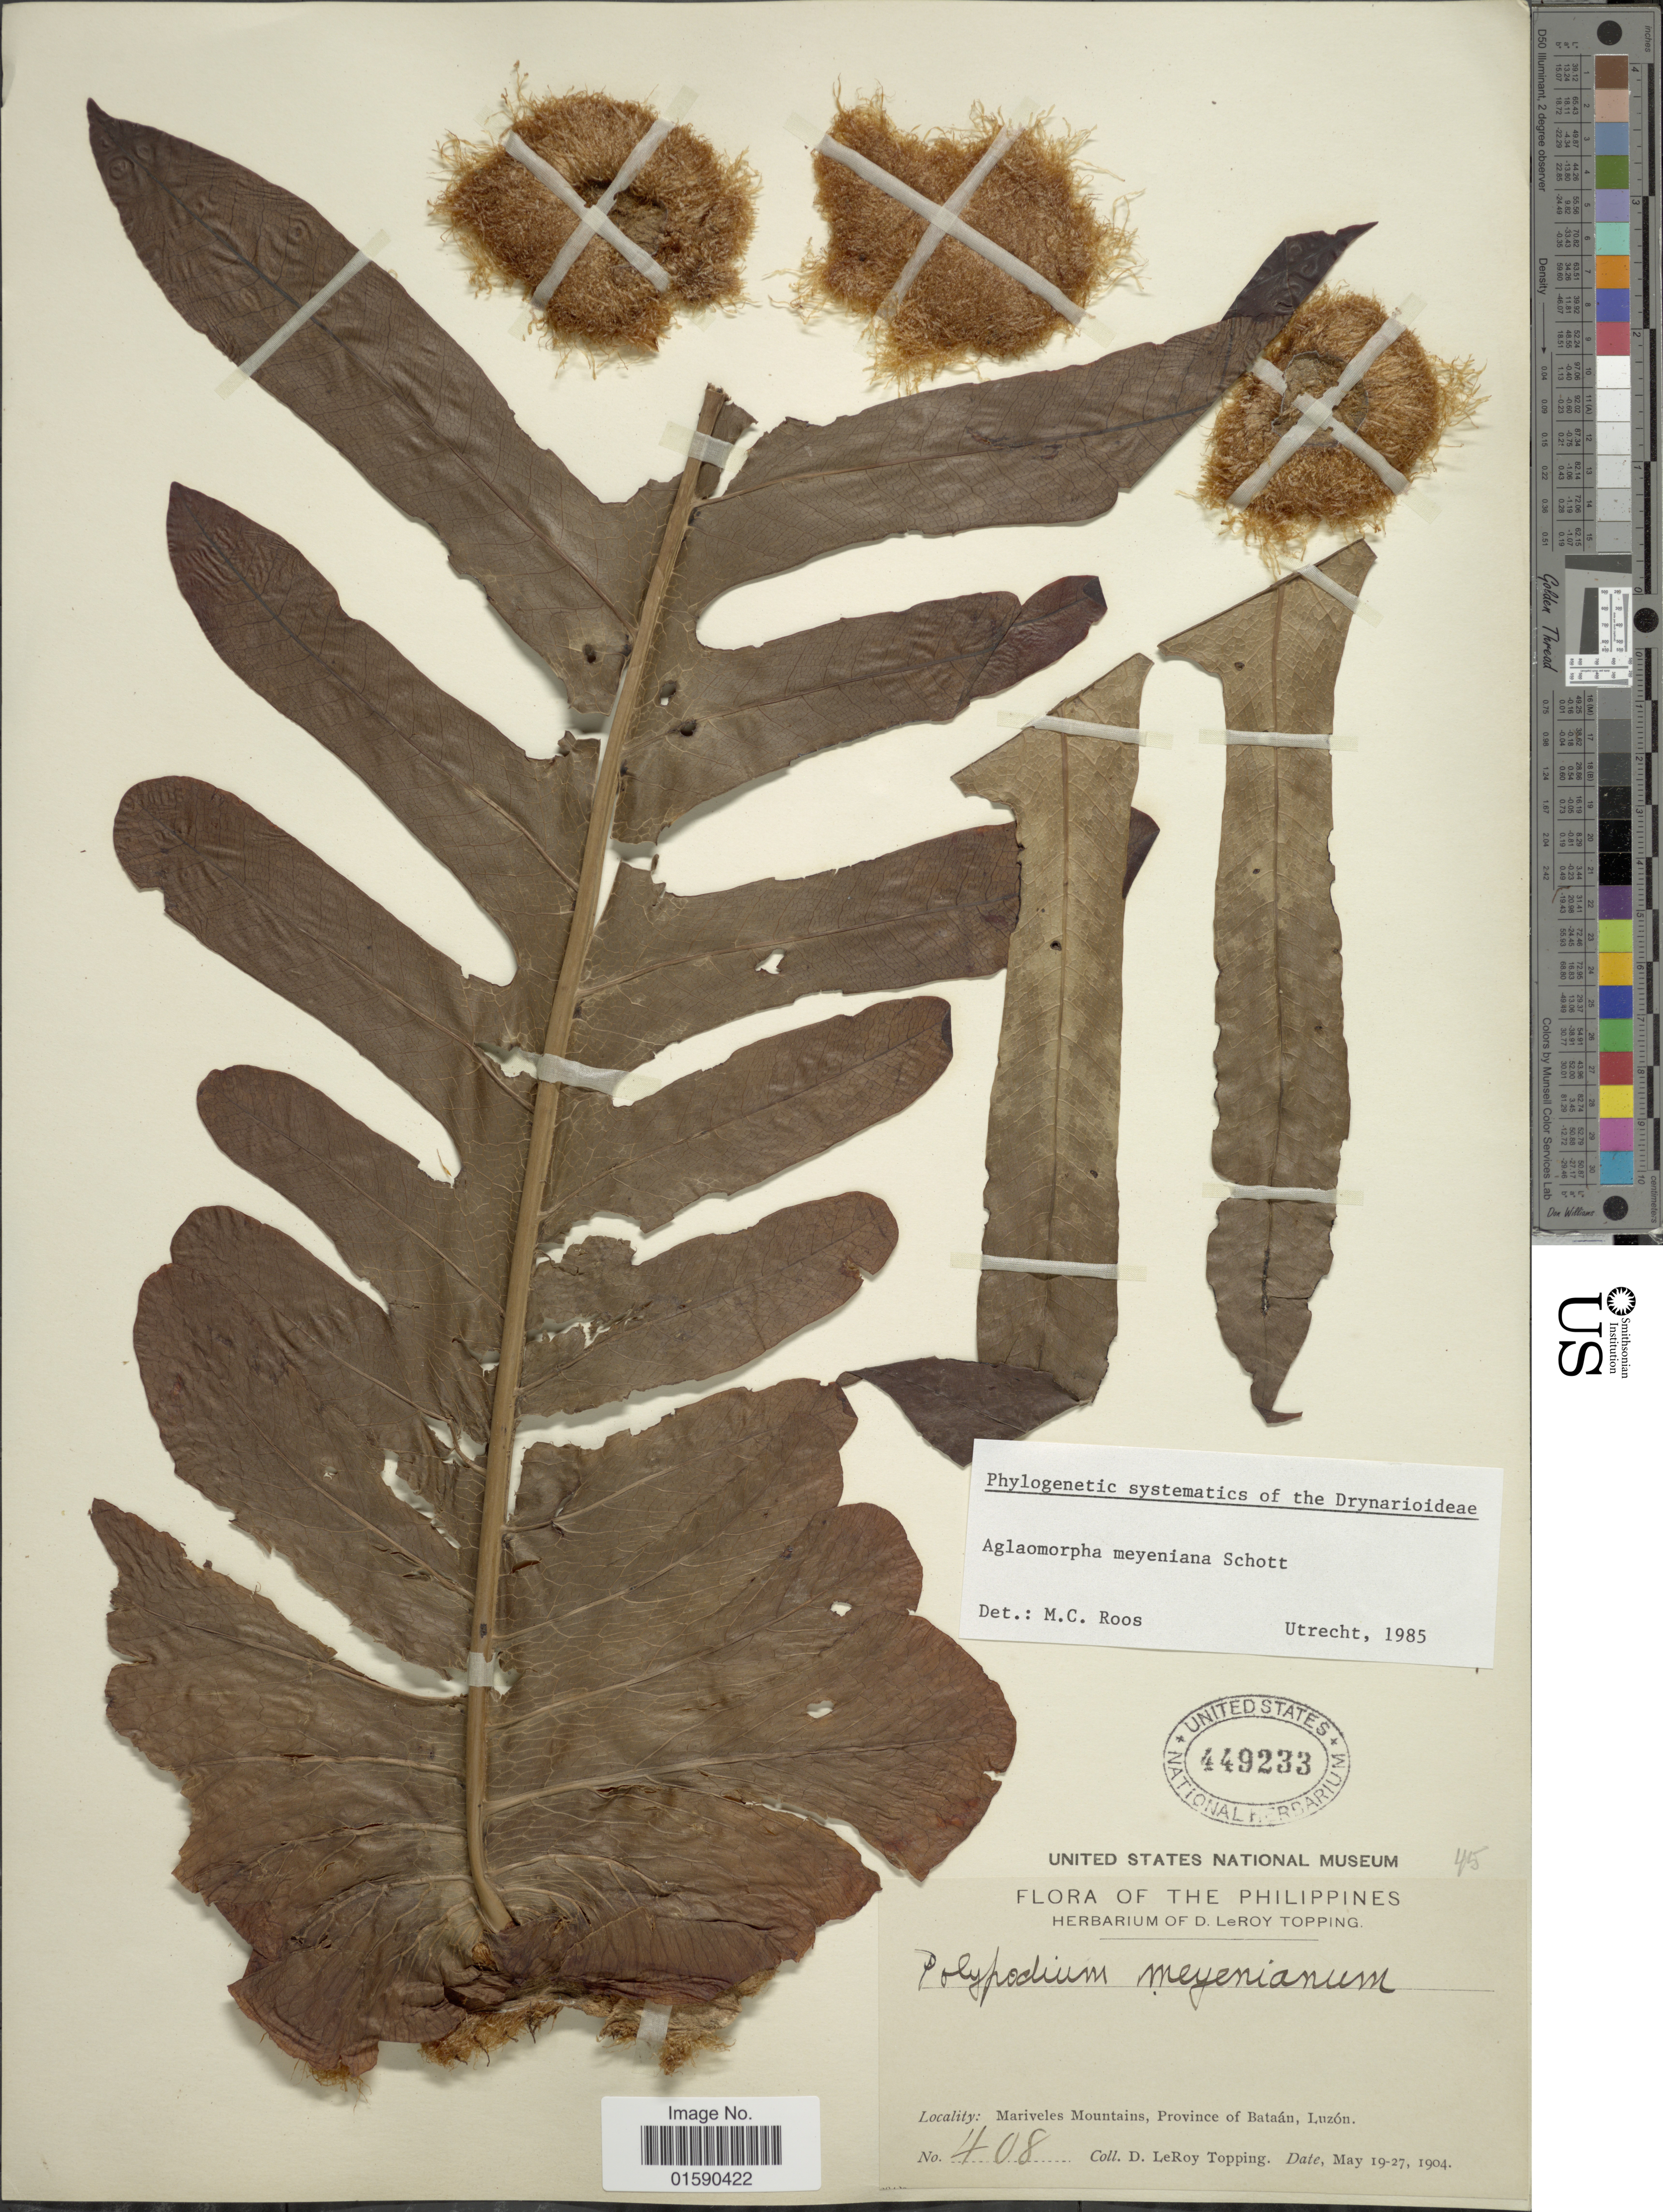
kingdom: Plantae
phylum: Tracheophyta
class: Polypodiopsida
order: Polypodiales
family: Polypodiaceae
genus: Aglaomorpha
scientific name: Aglaomorpha meyeniana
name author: Schott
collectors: D. L. Topping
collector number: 408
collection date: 1904-05-19/1904-05-27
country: Philippines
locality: Mariveles Mountains, Province of Bataan, Luzon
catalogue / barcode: US 449233